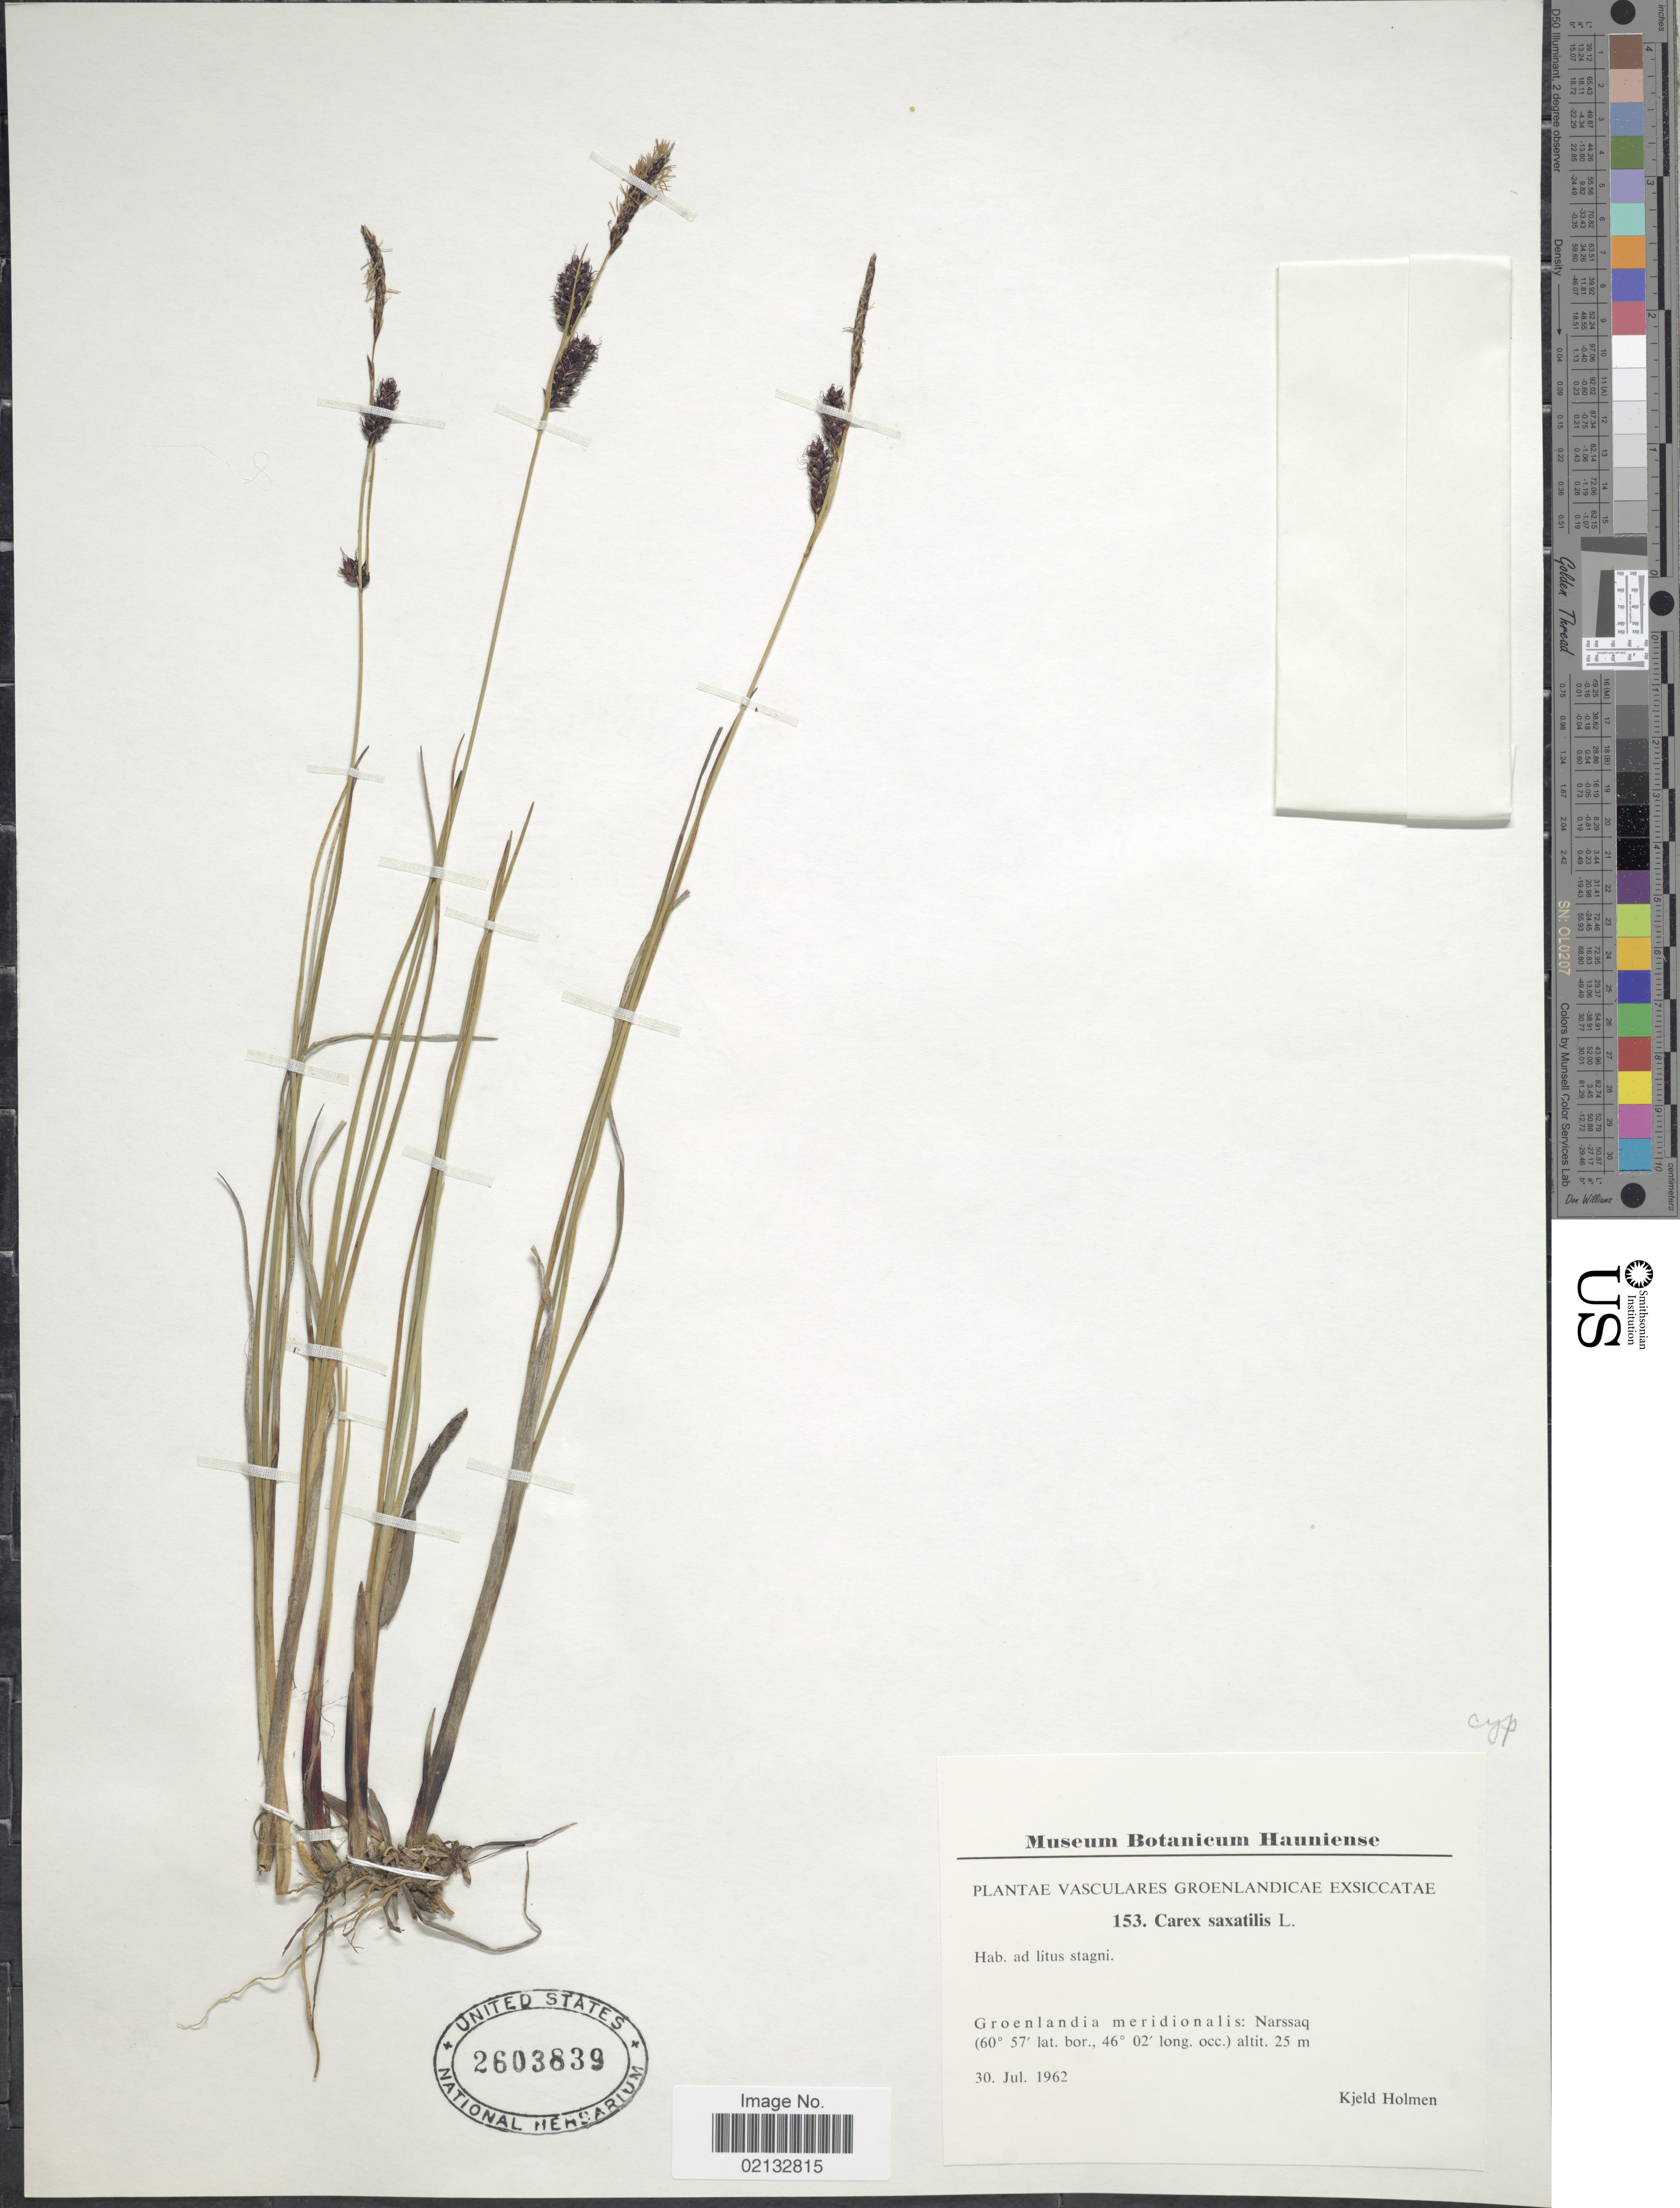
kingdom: Plantae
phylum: Tracheophyta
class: Liliopsida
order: Poales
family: Cyperaceae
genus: Carex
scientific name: Carex saxatilis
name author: L.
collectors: K. A. Holmen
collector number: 153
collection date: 1962-07-30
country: Greenland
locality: Vasculares Groenlandicae. Groenlandia meridionalis: Narssaq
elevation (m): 25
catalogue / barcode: US 2603839